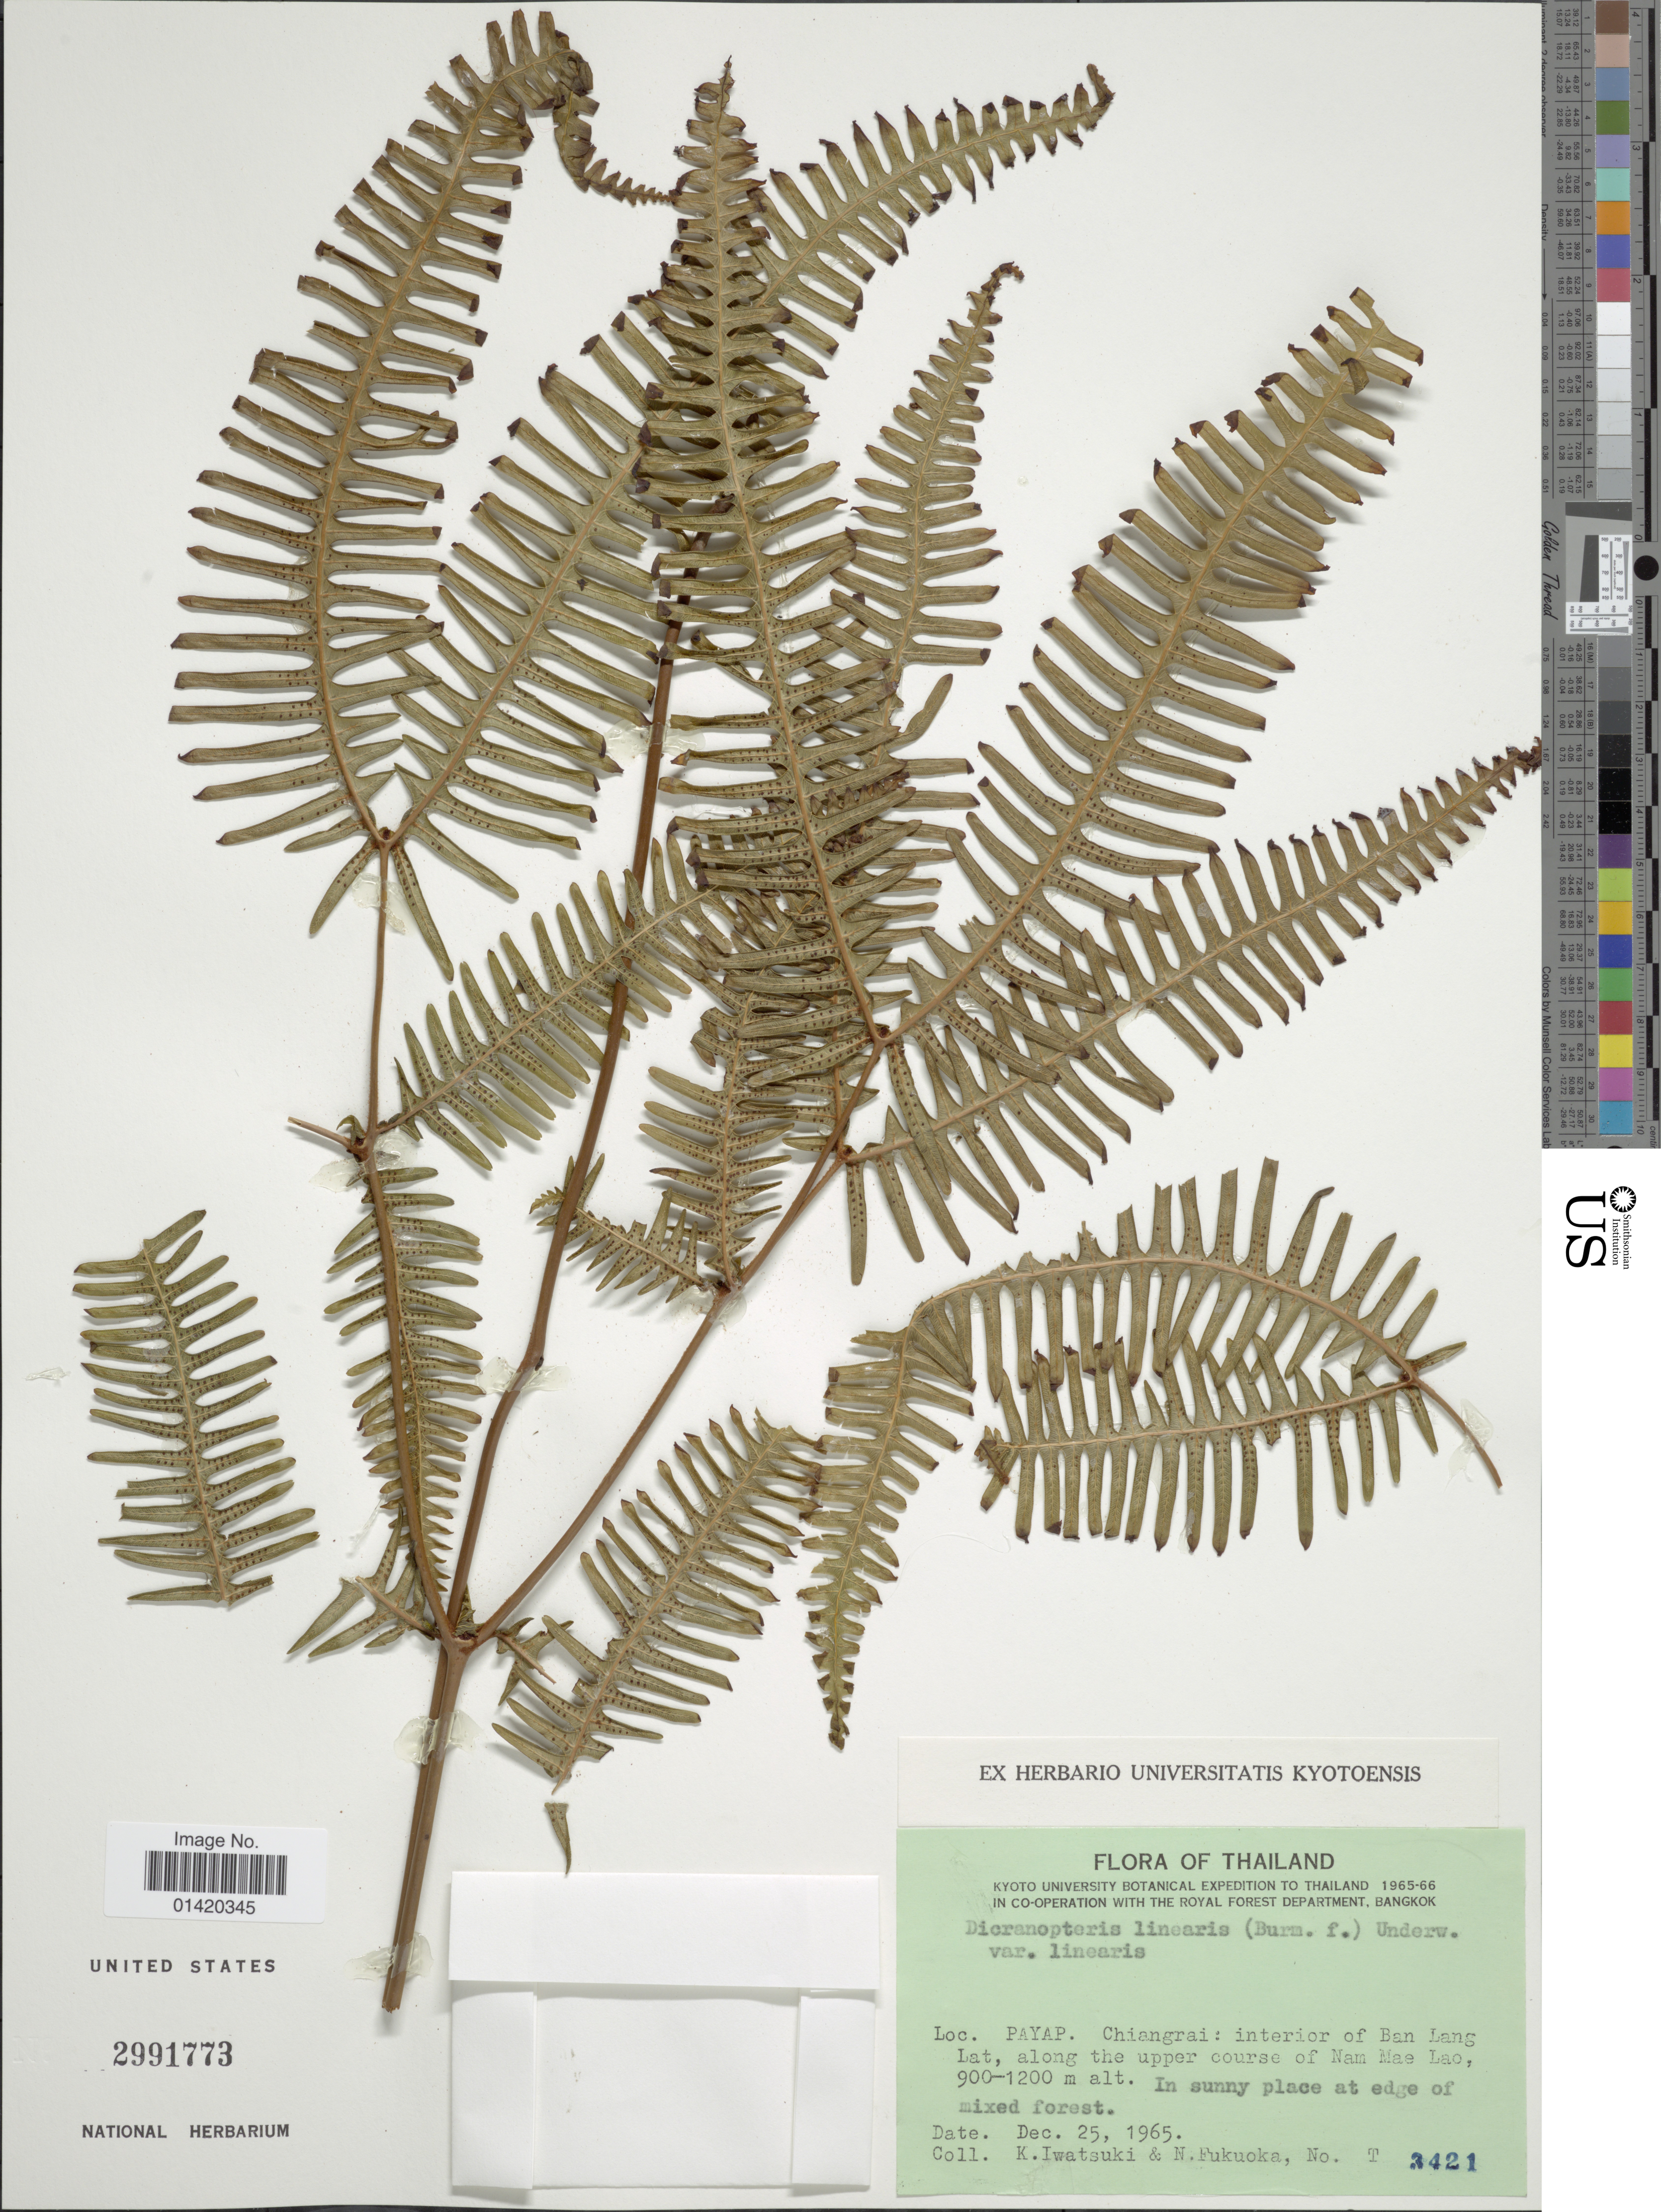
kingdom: Plantae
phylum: Tracheophyta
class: Polypodiopsida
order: Gleicheniales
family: Gleicheniaceae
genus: Dicranopteris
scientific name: Dicranopteris linearis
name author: (Burm. f.) Underw.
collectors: K. Iwatsuki & N. Fukuoka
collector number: T 3421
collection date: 1965-12-25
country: Thailand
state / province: Chiang Rai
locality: Payap, interior of Ban Lang Lat, along the upper course of Nam Mae Lao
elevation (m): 900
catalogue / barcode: US 2991773